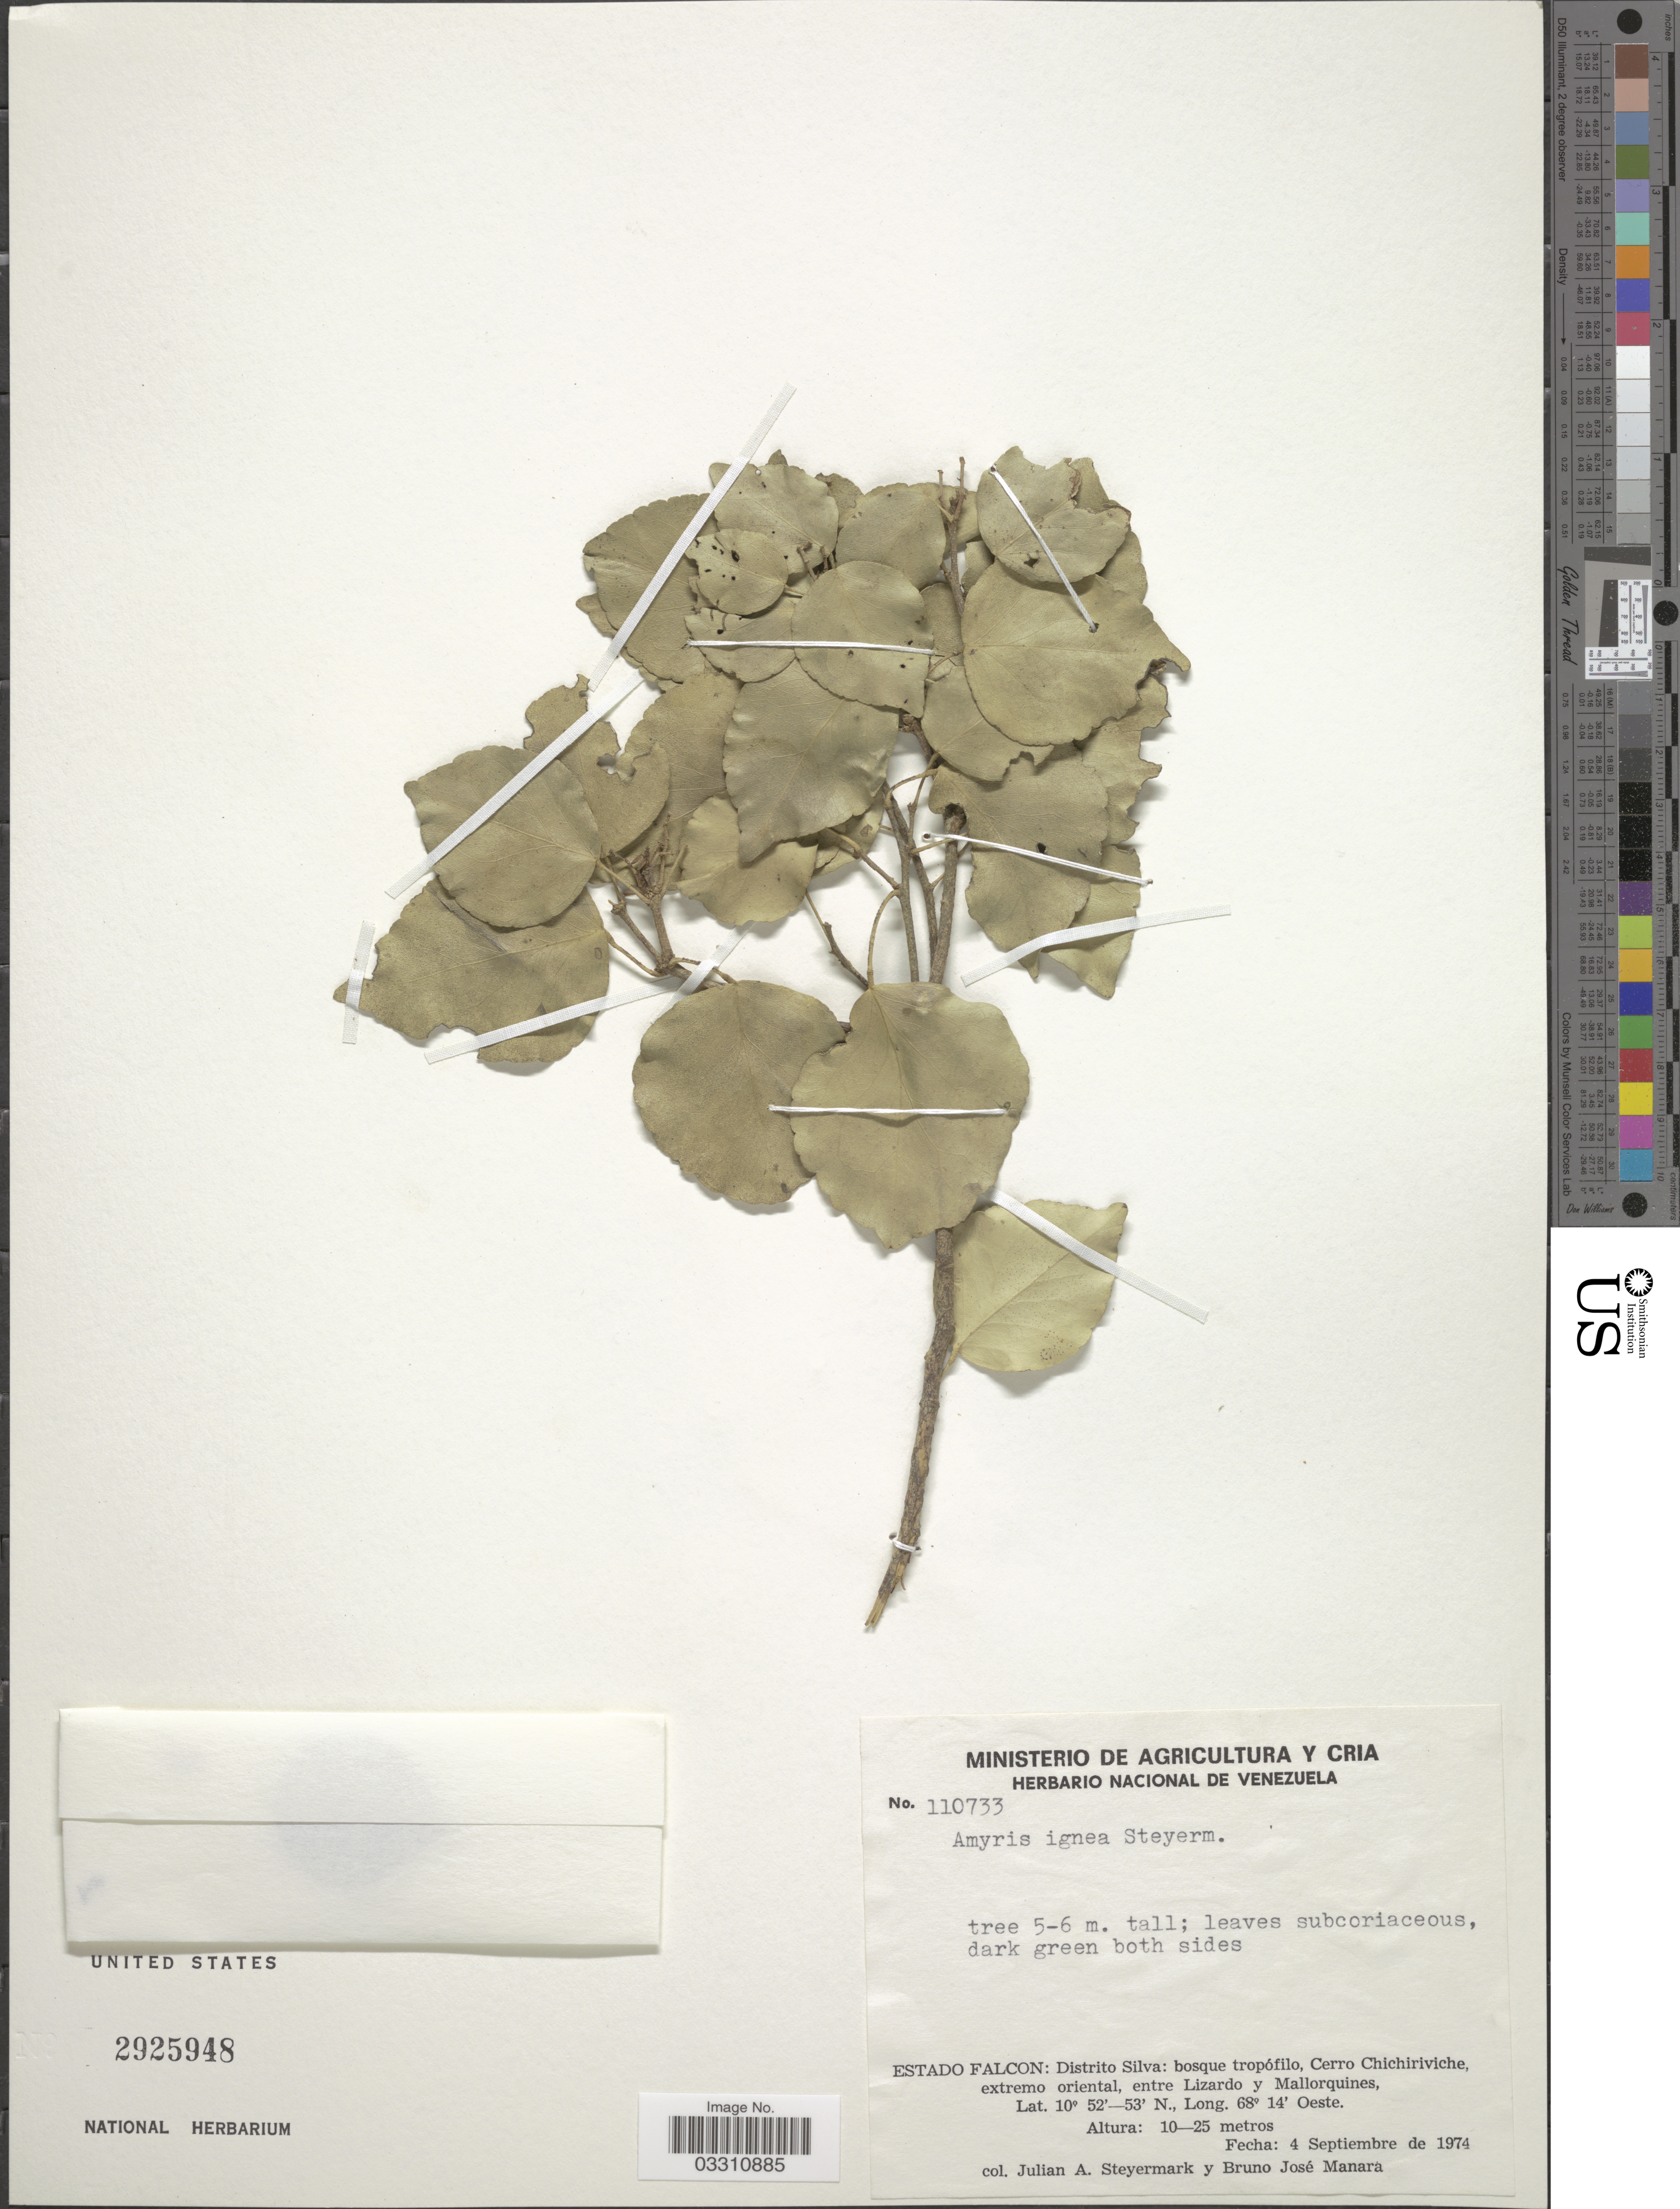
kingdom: Plantae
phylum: Tracheophyta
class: Magnoliopsida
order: Sapindales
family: Rutaceae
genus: Amyris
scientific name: Amyris ignea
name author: Steyerm.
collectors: J. Steyermark & B. Manara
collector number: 110733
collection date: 1974-09-04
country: Venezuela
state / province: Falcón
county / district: Silva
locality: Distrito Silva: bosque tropófilo, Cerro Chichiriviche, extremo oriental, entre Lizardo y Mallorquines.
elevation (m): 10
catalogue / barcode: US 2925948